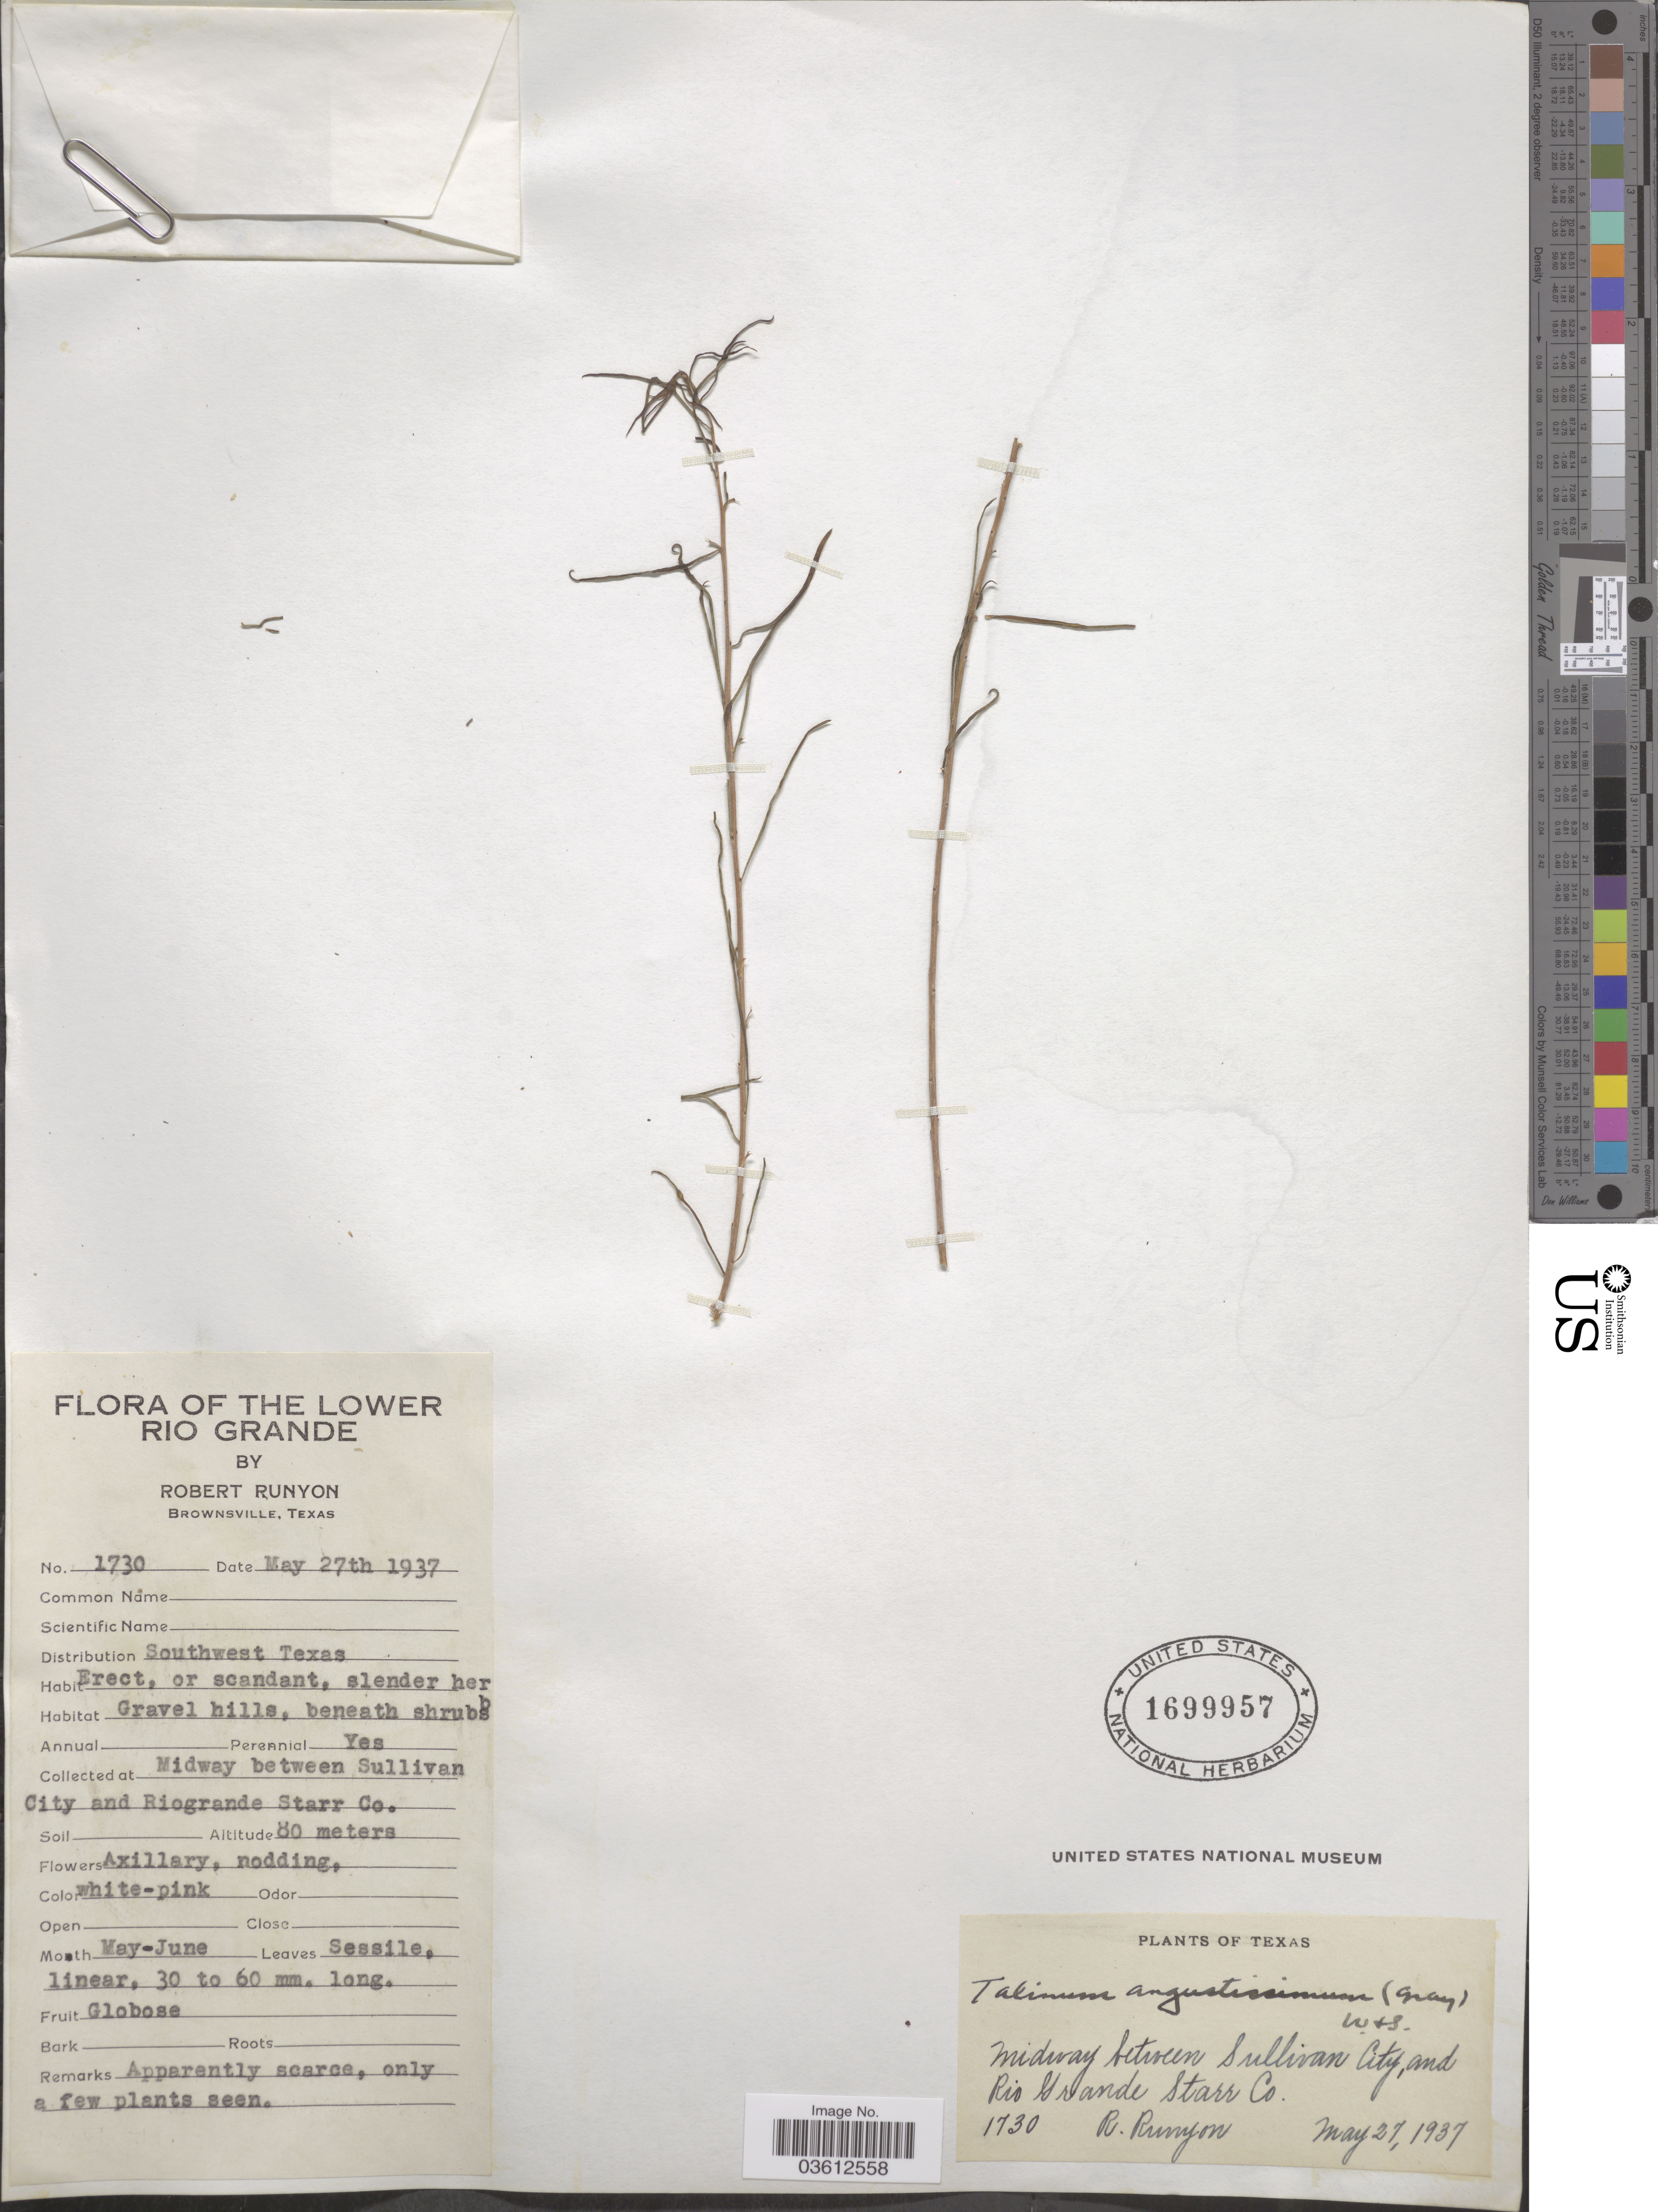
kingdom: Plantae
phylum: Tracheophyta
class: Magnoliopsida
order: Caryophyllales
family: Talinaceae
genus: Talinum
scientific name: Talinum angustissimum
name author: (Engelm.) Wooton & Standl.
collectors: R. Runyon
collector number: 1730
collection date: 1937-05-27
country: United States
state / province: Texas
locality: Lower Rio Grande. Midway between Sullivan City and Riogrande Starr Co.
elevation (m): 80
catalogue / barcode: US 1699957